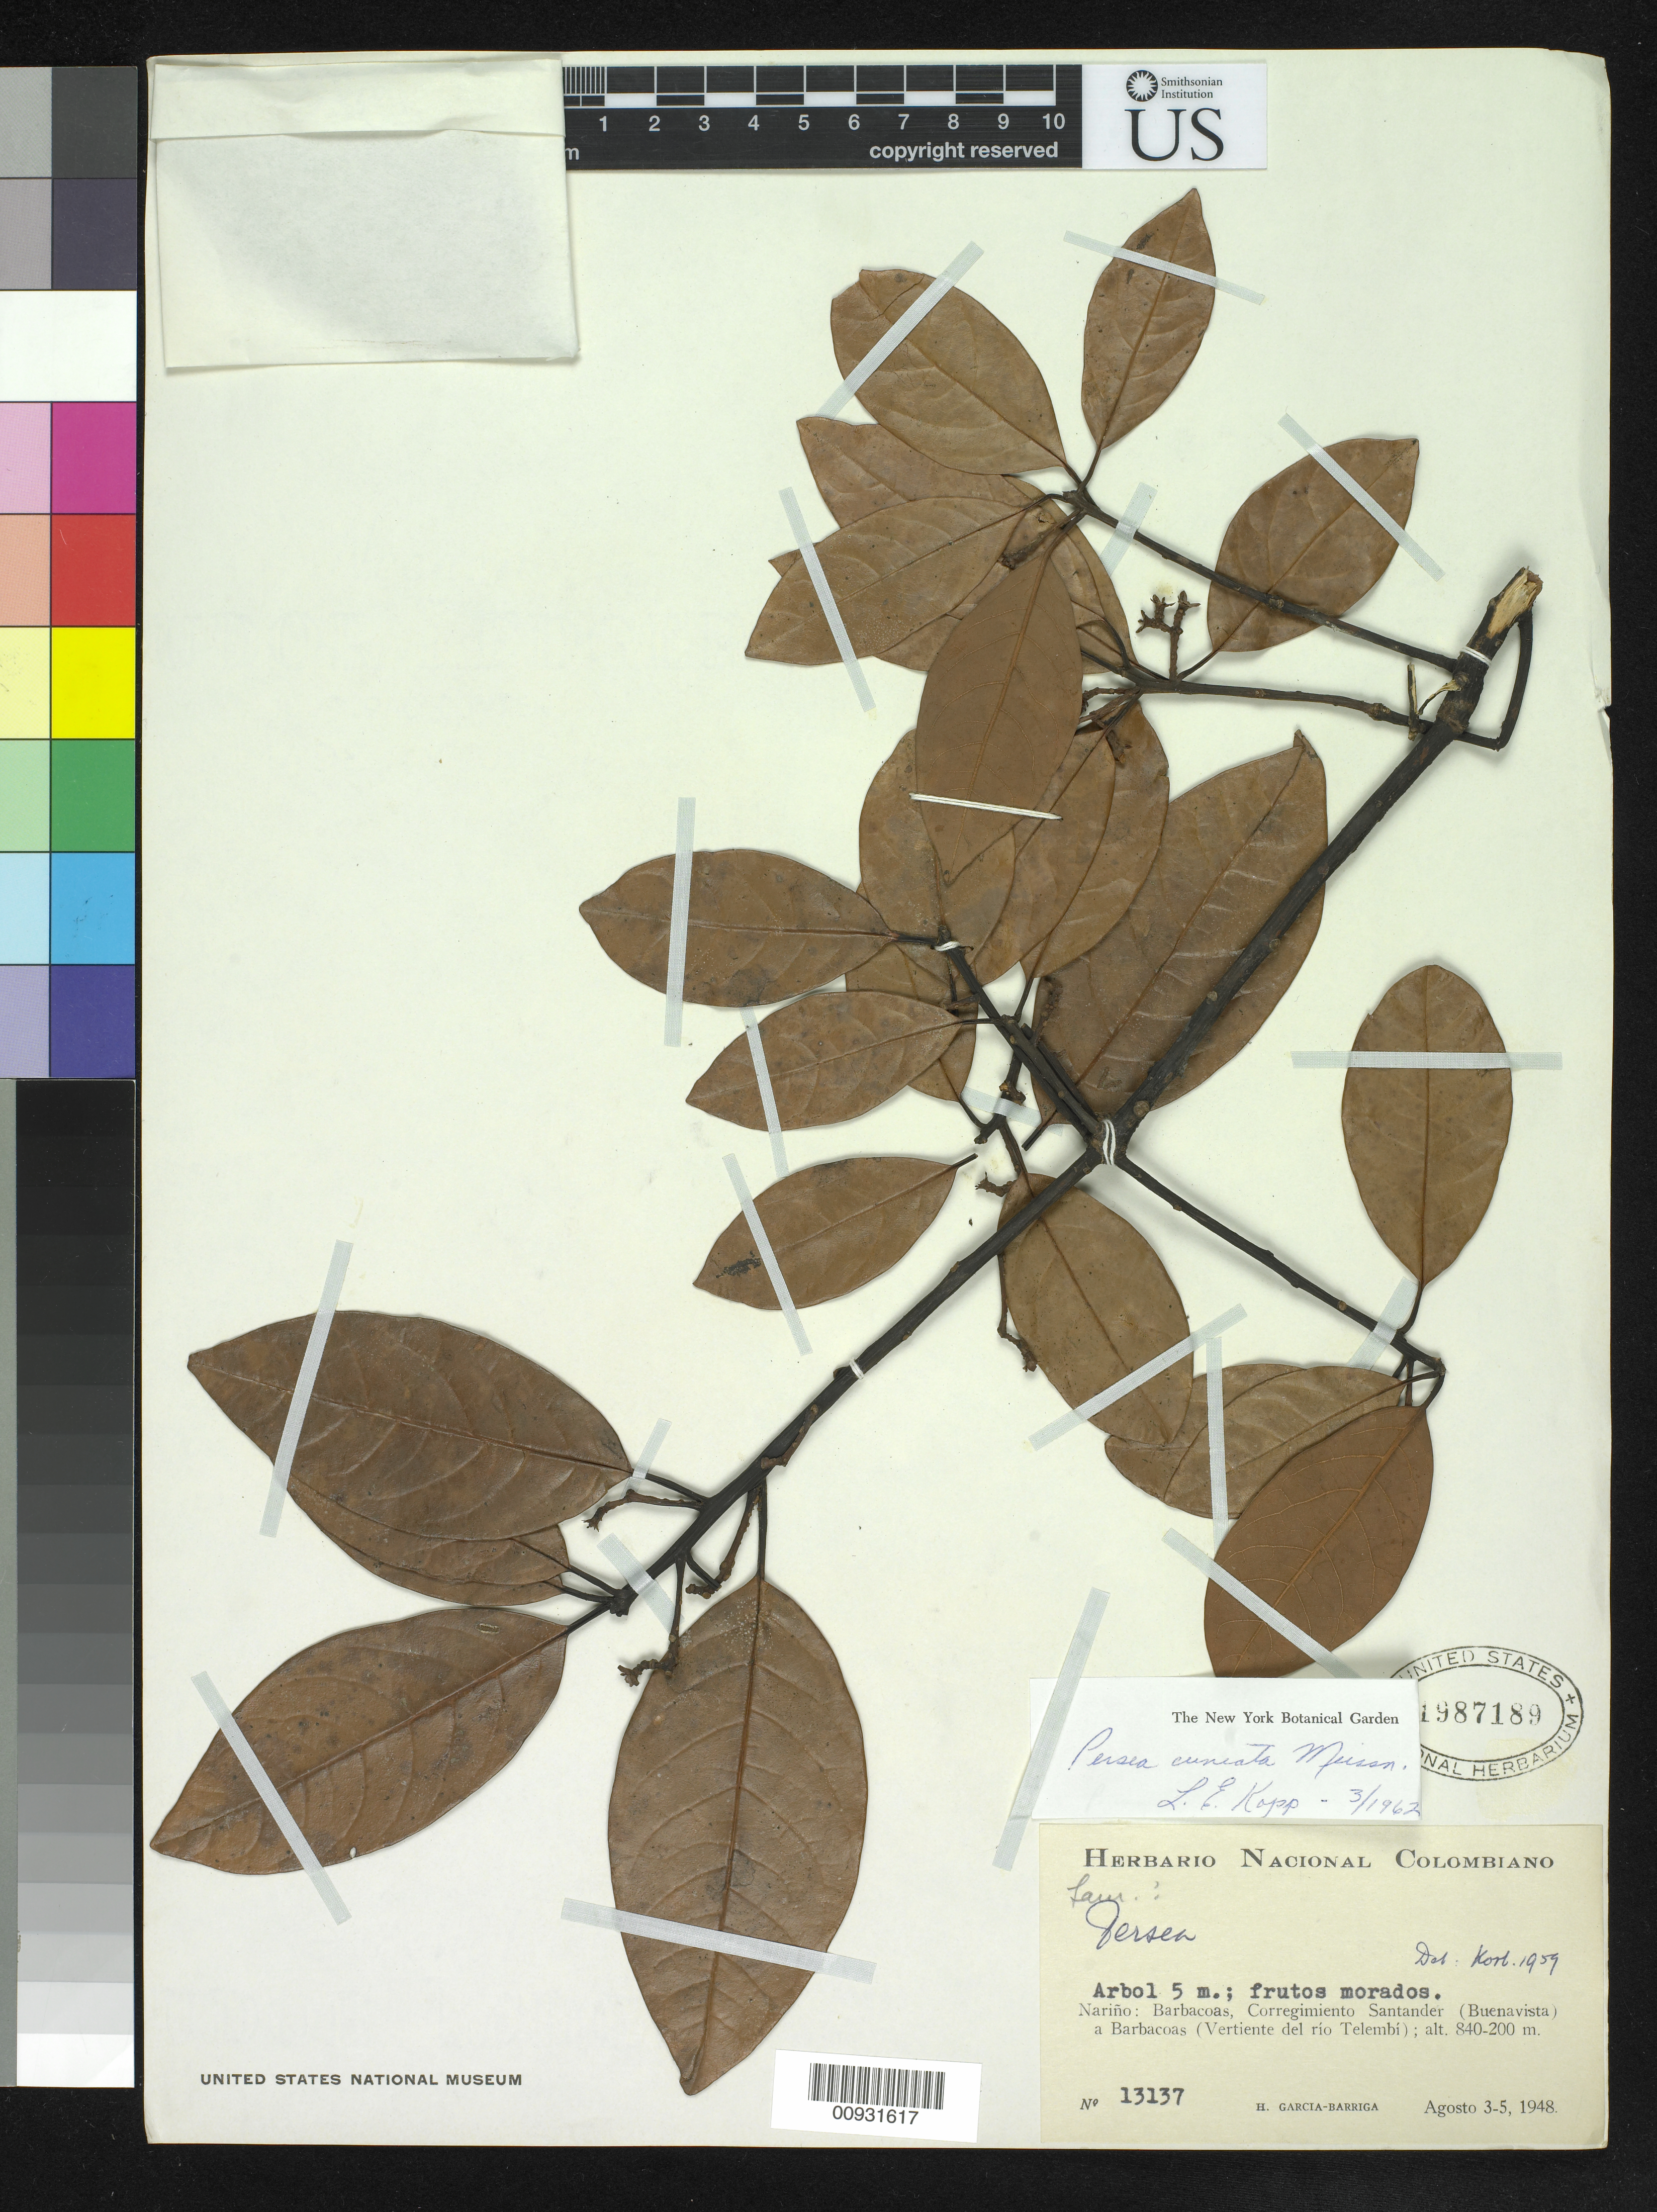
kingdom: Plantae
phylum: Tracheophyta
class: Magnoliopsida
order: Laurales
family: Lauraceae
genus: Persea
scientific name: Persea cuneata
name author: Meisn.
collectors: H. García Barriga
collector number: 13137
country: Colombia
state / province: Santander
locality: Narino, Barbacoas, Vertiente del rio Telembi.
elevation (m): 200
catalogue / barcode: US 1987189